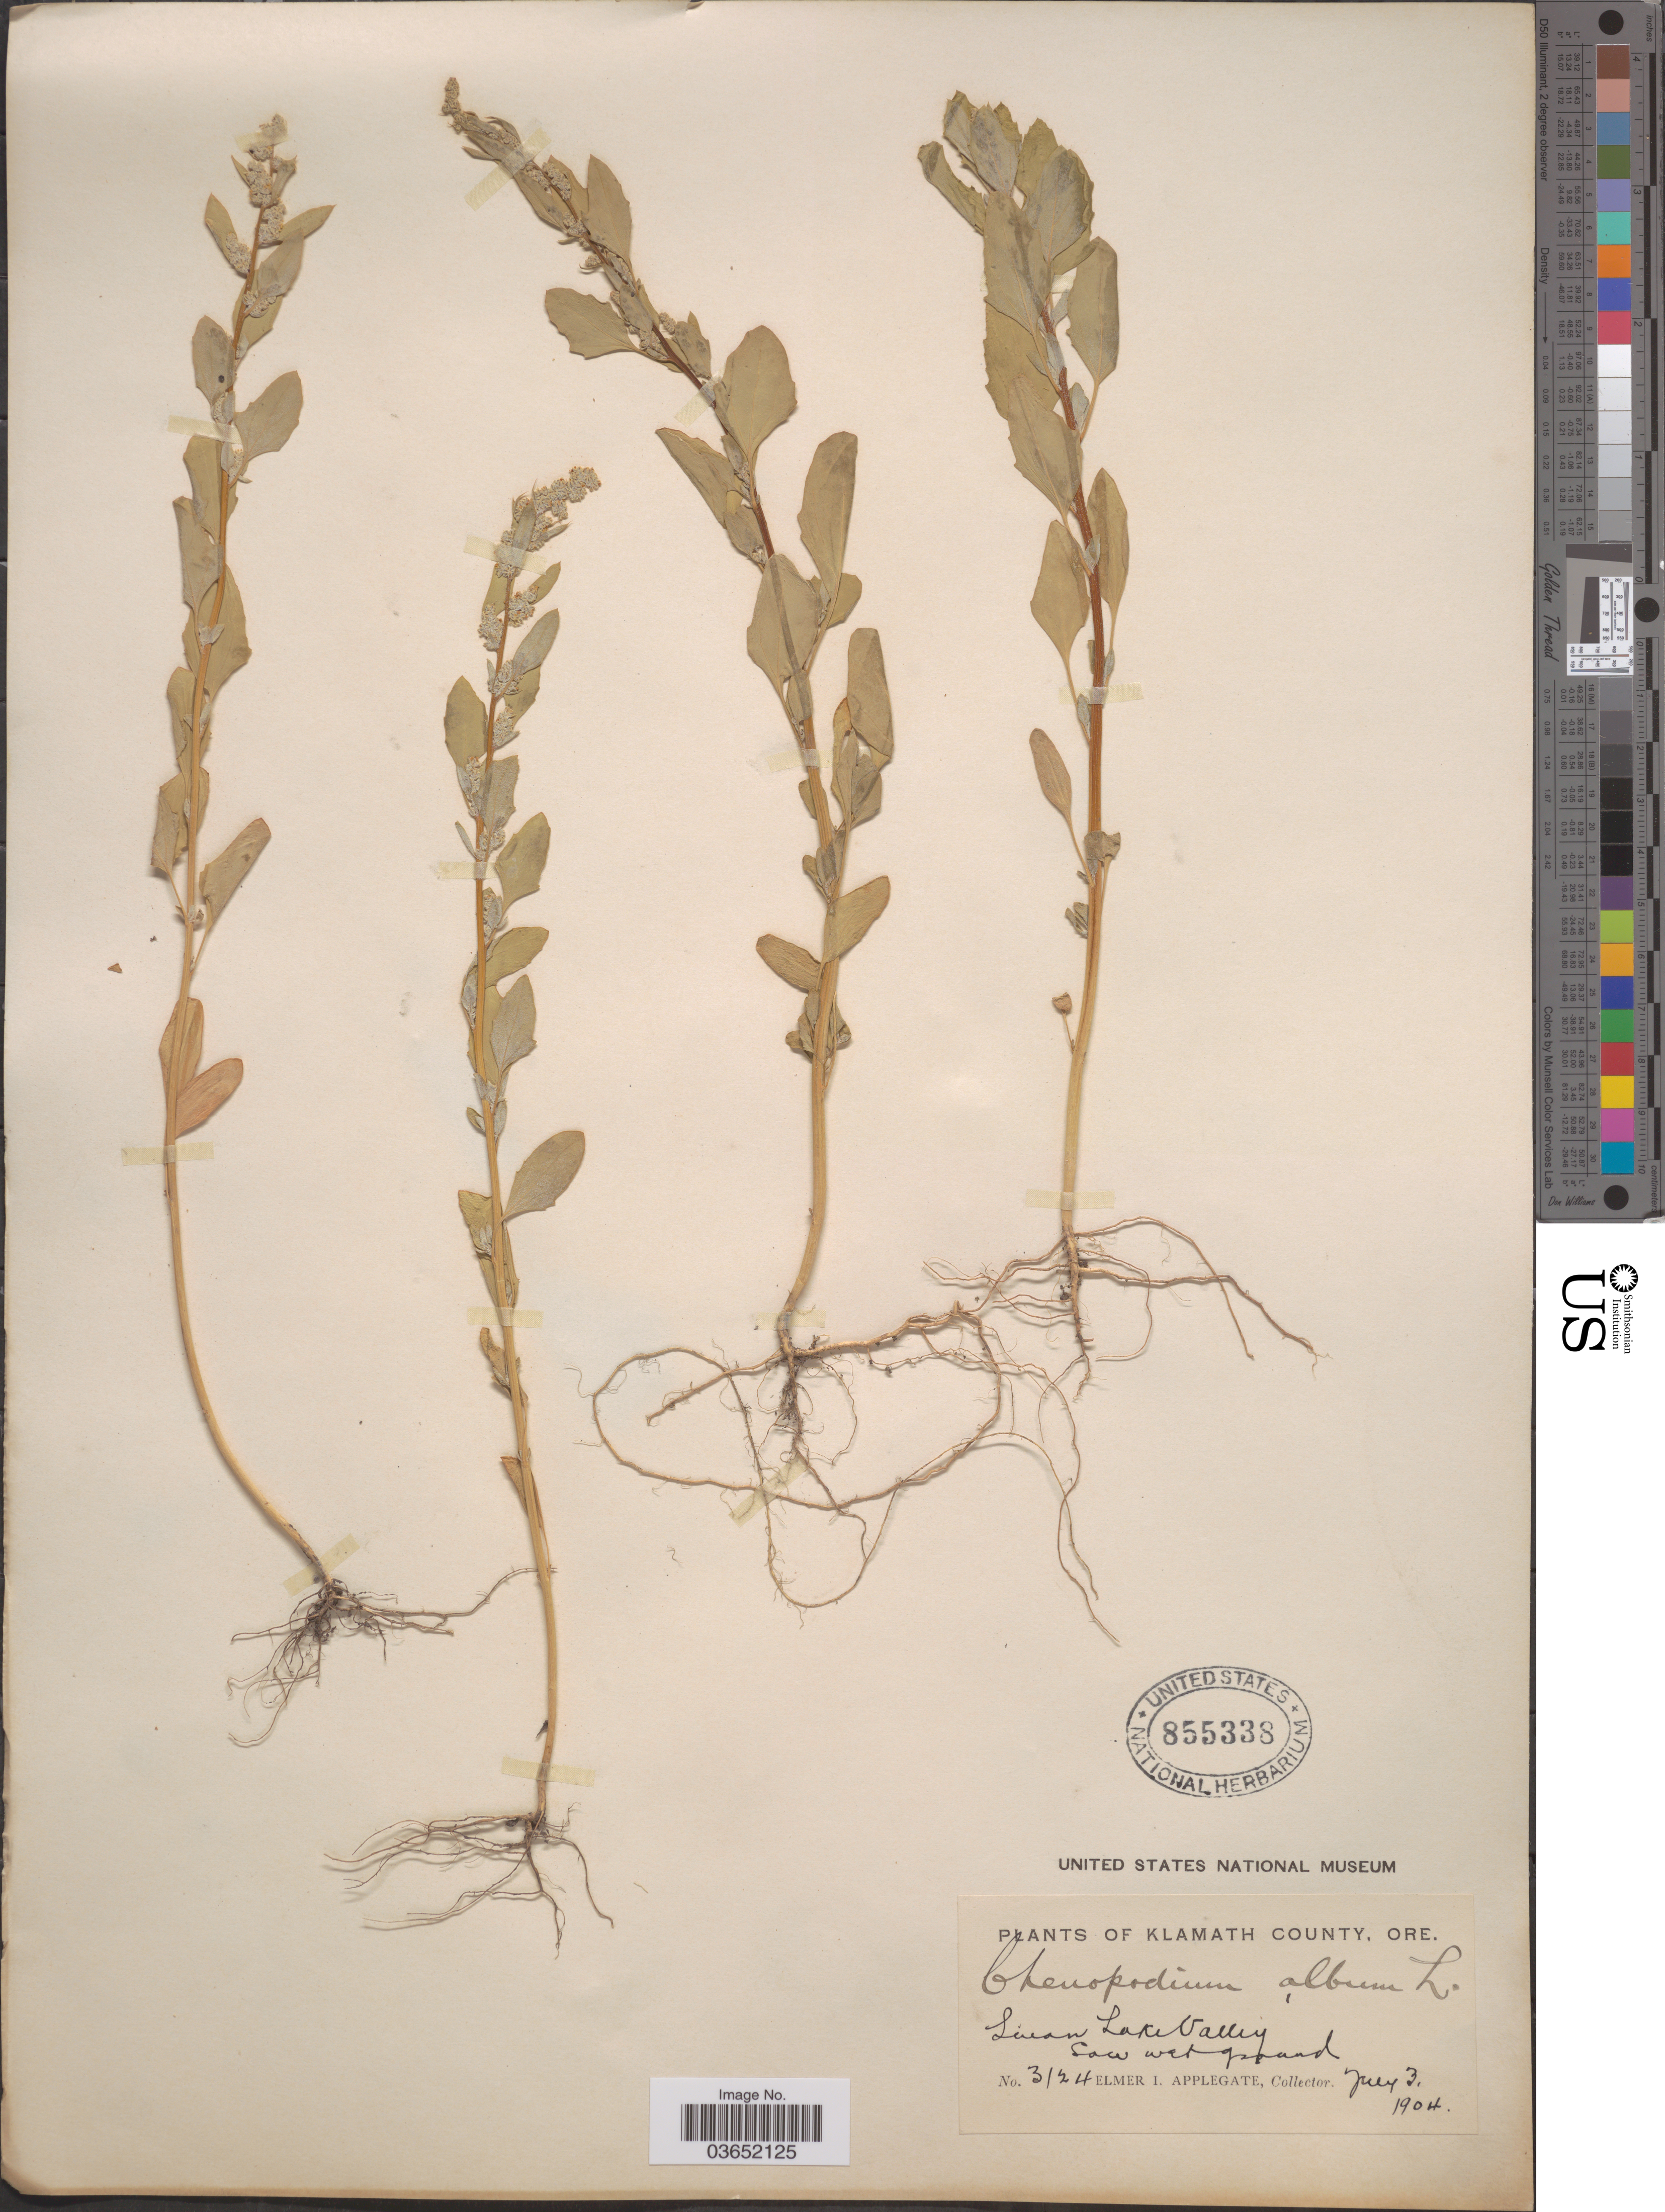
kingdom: Plantae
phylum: Tracheophyta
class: Magnoliopsida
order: Caryophyllales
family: Amaranthaceae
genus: Chenopodium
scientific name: Chenopodium album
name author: L.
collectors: E. I. Applegate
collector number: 3124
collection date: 1904-07-03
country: United States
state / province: Oregon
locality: Klamath County. Swan Lake Valley.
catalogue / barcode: US 855338